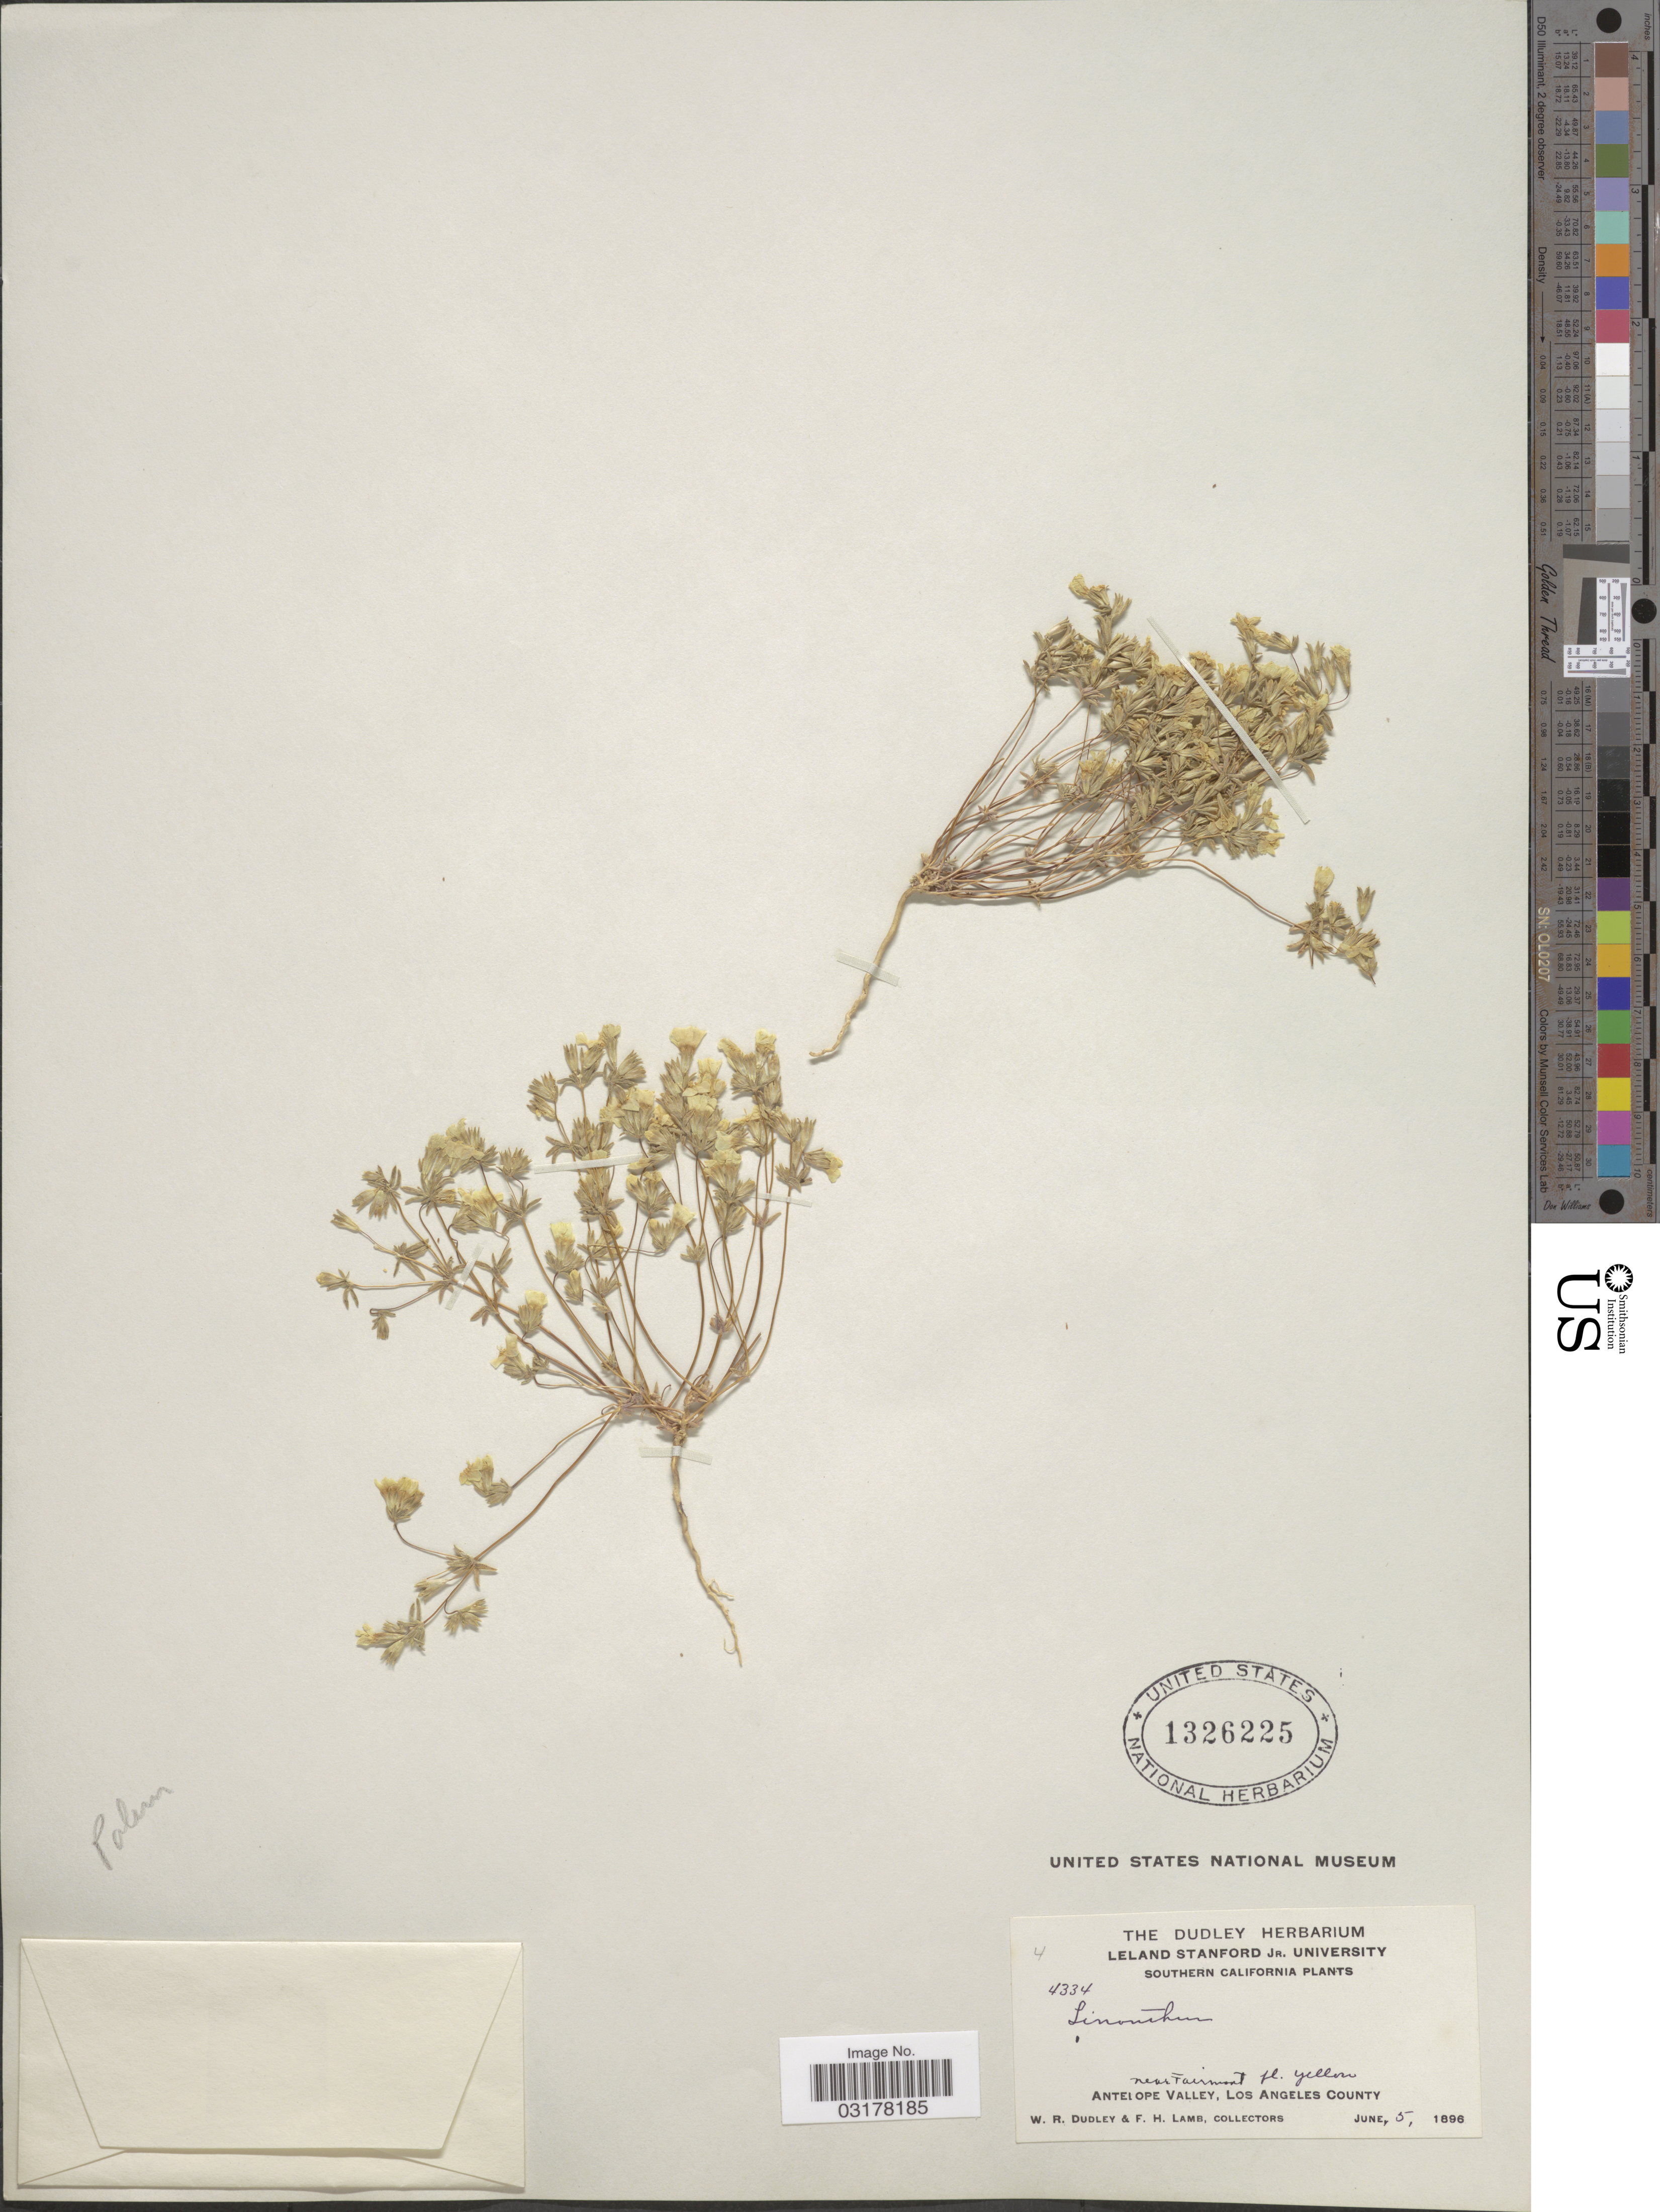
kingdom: Plantae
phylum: Tracheophyta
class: Magnoliopsida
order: Ericales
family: Polemoniaceae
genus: Leptosiphon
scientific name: Leptosiphon sp.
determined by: Strong, Mark T., (BOT), Smithsonian Institution - National Museum of Natural History (UNITED STATES)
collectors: W. Dudley & F. H. Lamb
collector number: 4334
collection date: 1896-06-05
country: United States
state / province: California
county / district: Los Angeles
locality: Southern California. Near Fairmont. Antelope Valley, Los Angeles County.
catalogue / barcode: US 1326225